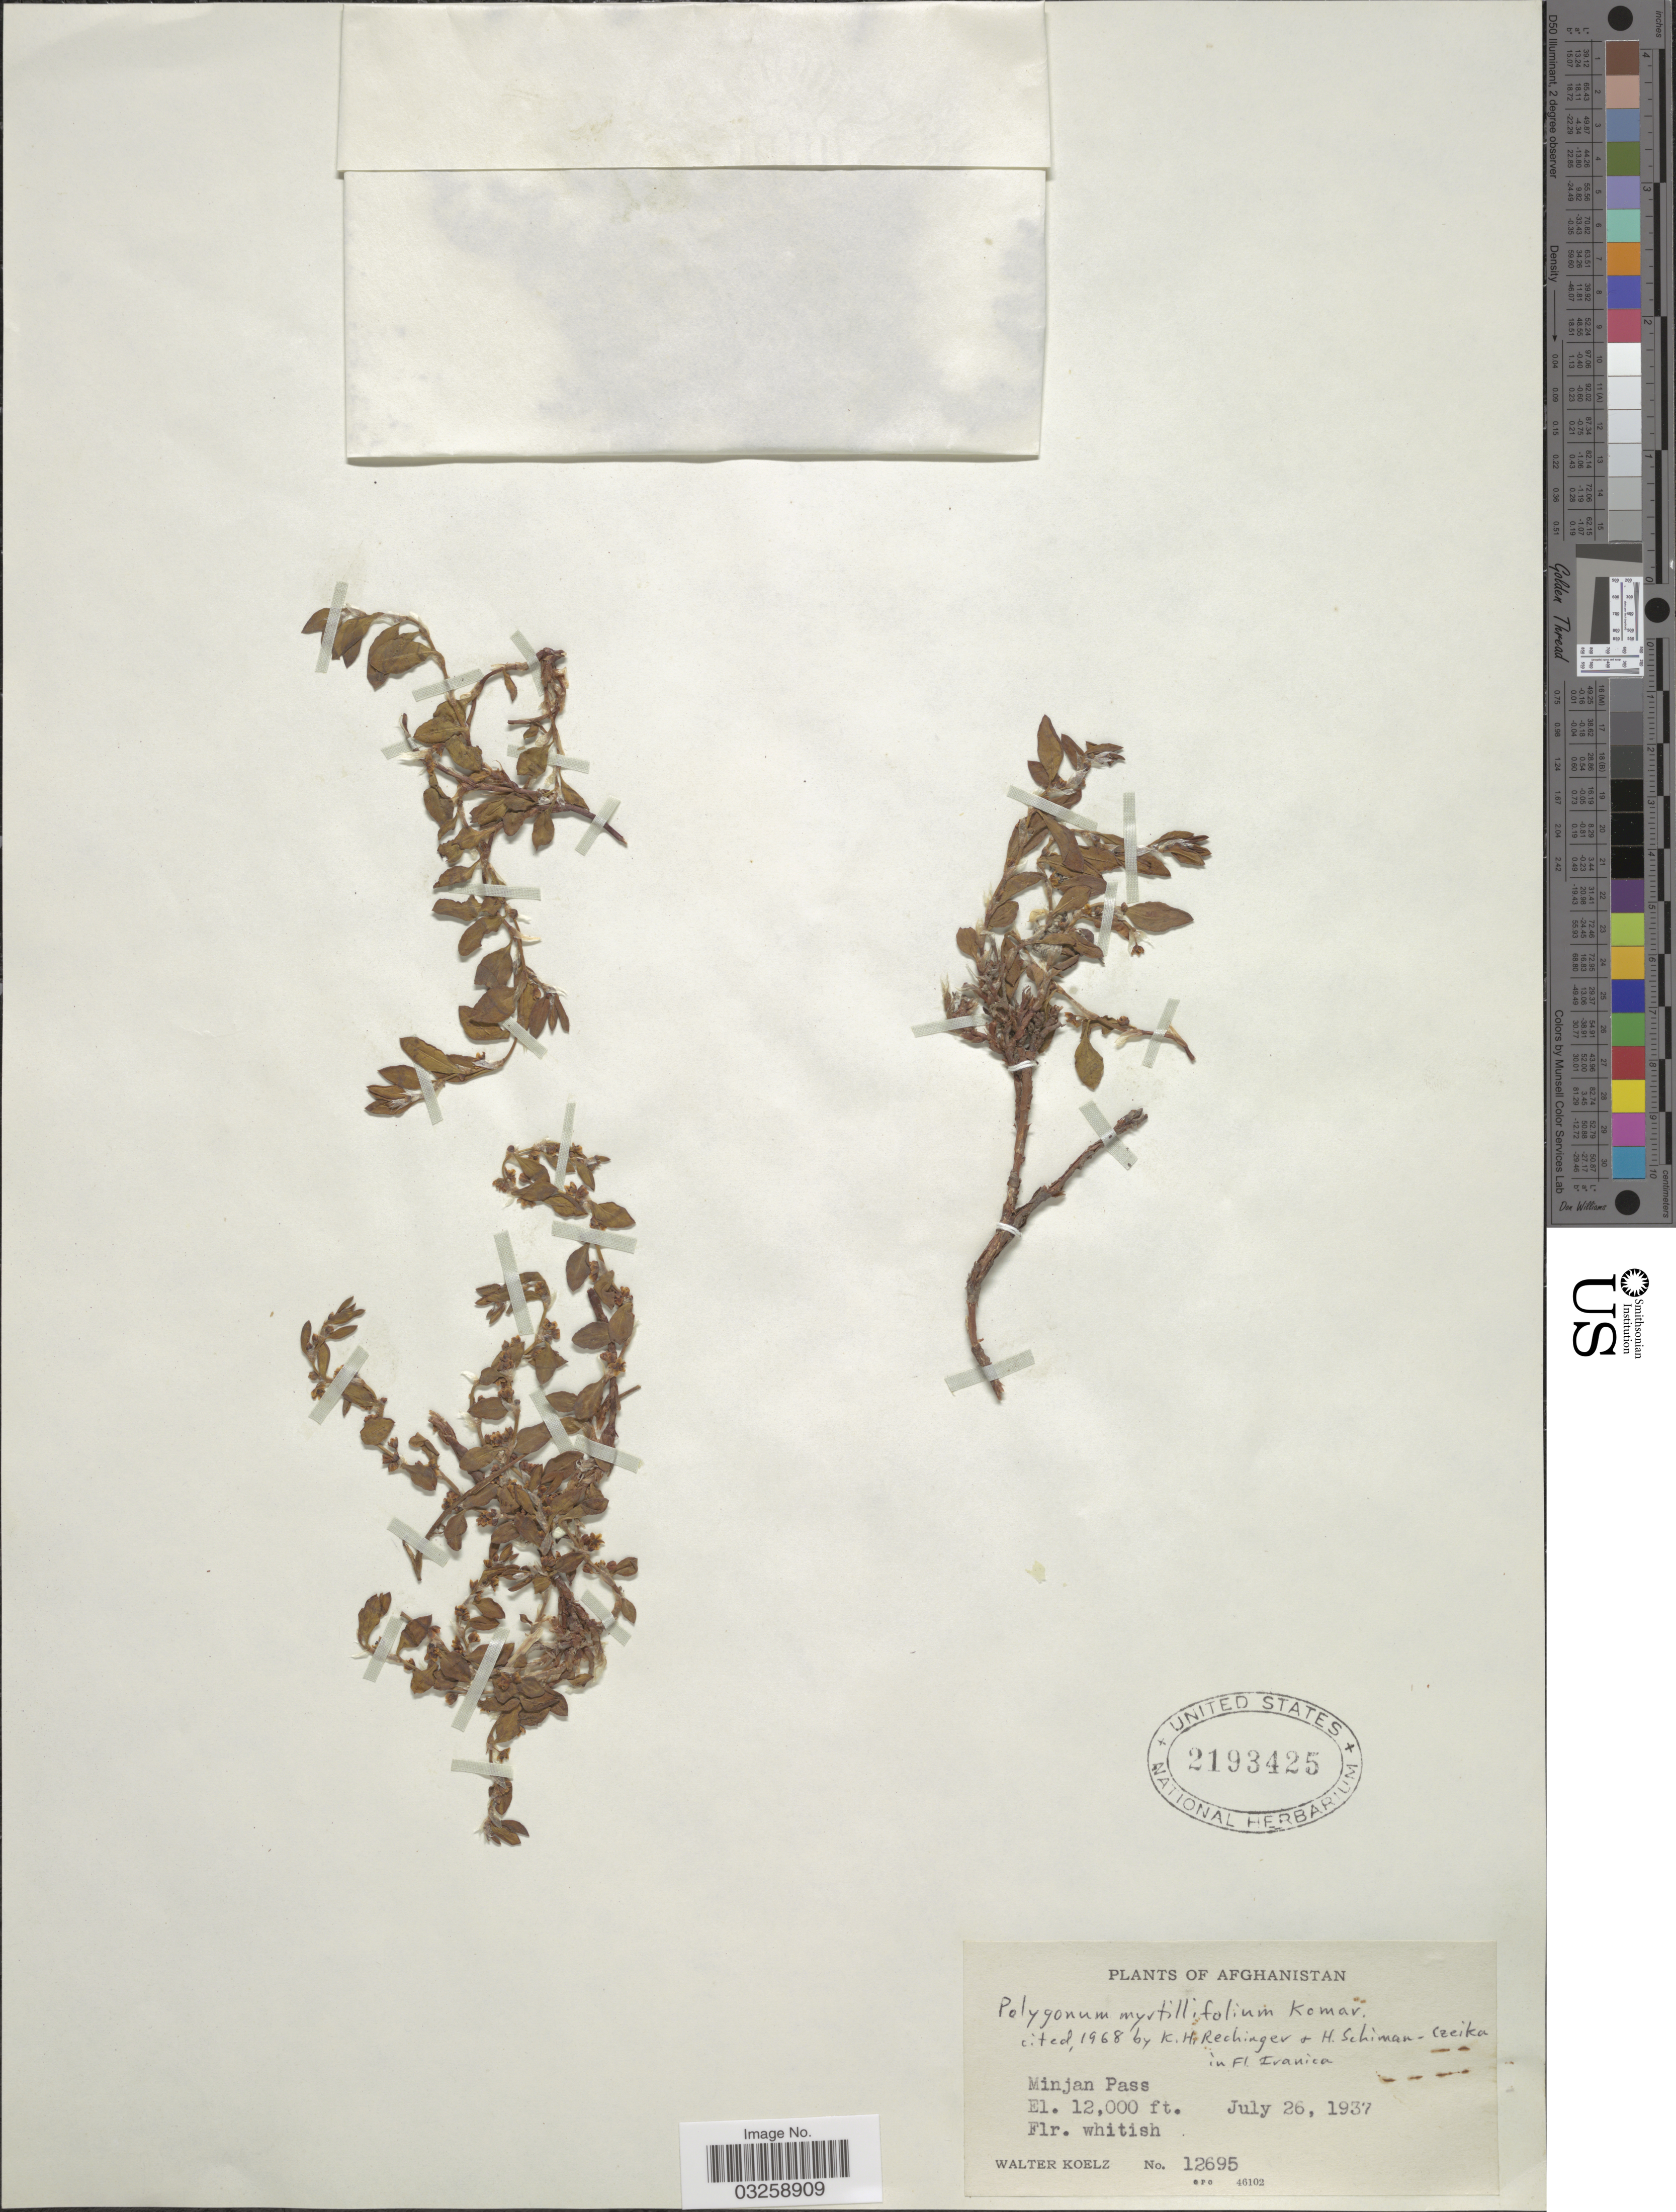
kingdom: Plantae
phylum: Tracheophyta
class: Magnoliopsida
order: Caryophyllales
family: Polygonaceae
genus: Polygonum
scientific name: Polygonum myrtillifolium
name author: Kom.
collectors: W. N. Koelz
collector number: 12695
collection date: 1937-07-26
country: Afghanistan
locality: Minjan Pass.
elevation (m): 3658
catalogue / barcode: US 2193425